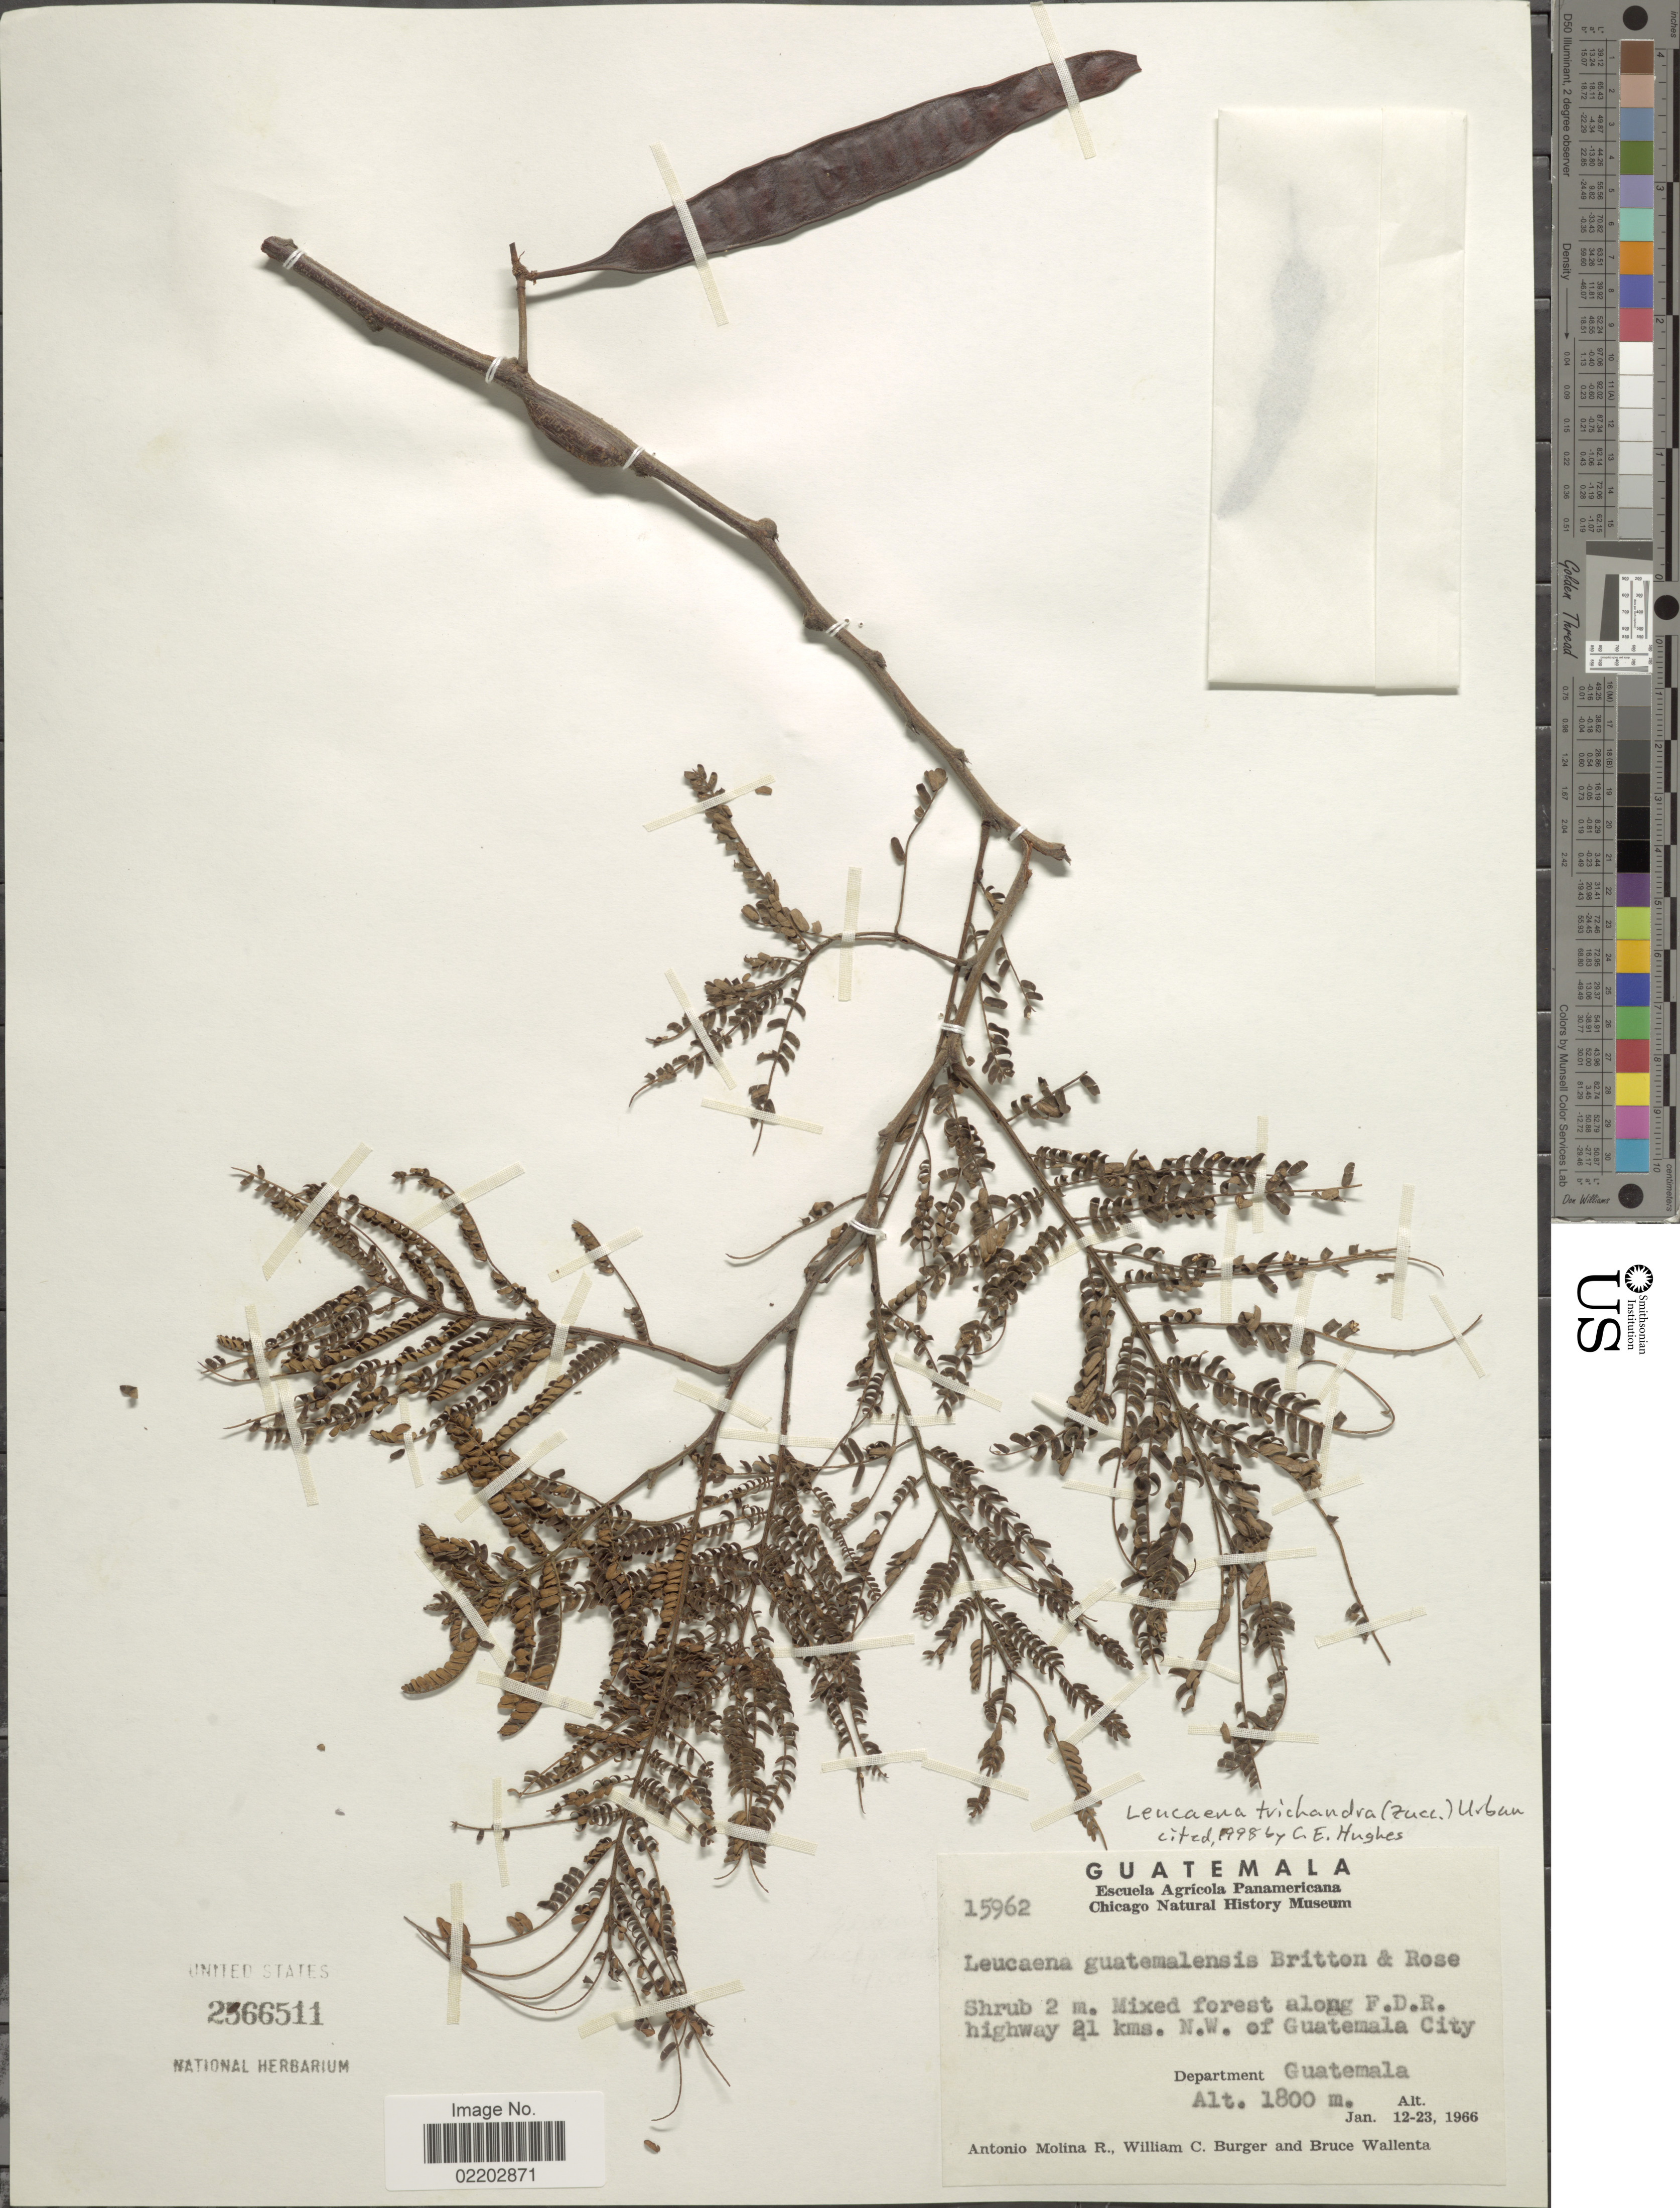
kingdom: Plantae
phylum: Tracheophyta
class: Magnoliopsida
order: Fabales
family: Fabaceae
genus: Leucaena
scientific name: Leucaena trichandra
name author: (Zucc.) Urb.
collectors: A. Molina R., W. Burger & B. Wallenta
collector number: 15962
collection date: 1966-01-12/1966-01-23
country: Guatemala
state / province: Guatemala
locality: Mixed forest along F.D.R. highway 21 kms. N.W. of Guatemala City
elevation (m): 1800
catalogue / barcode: US 2566511